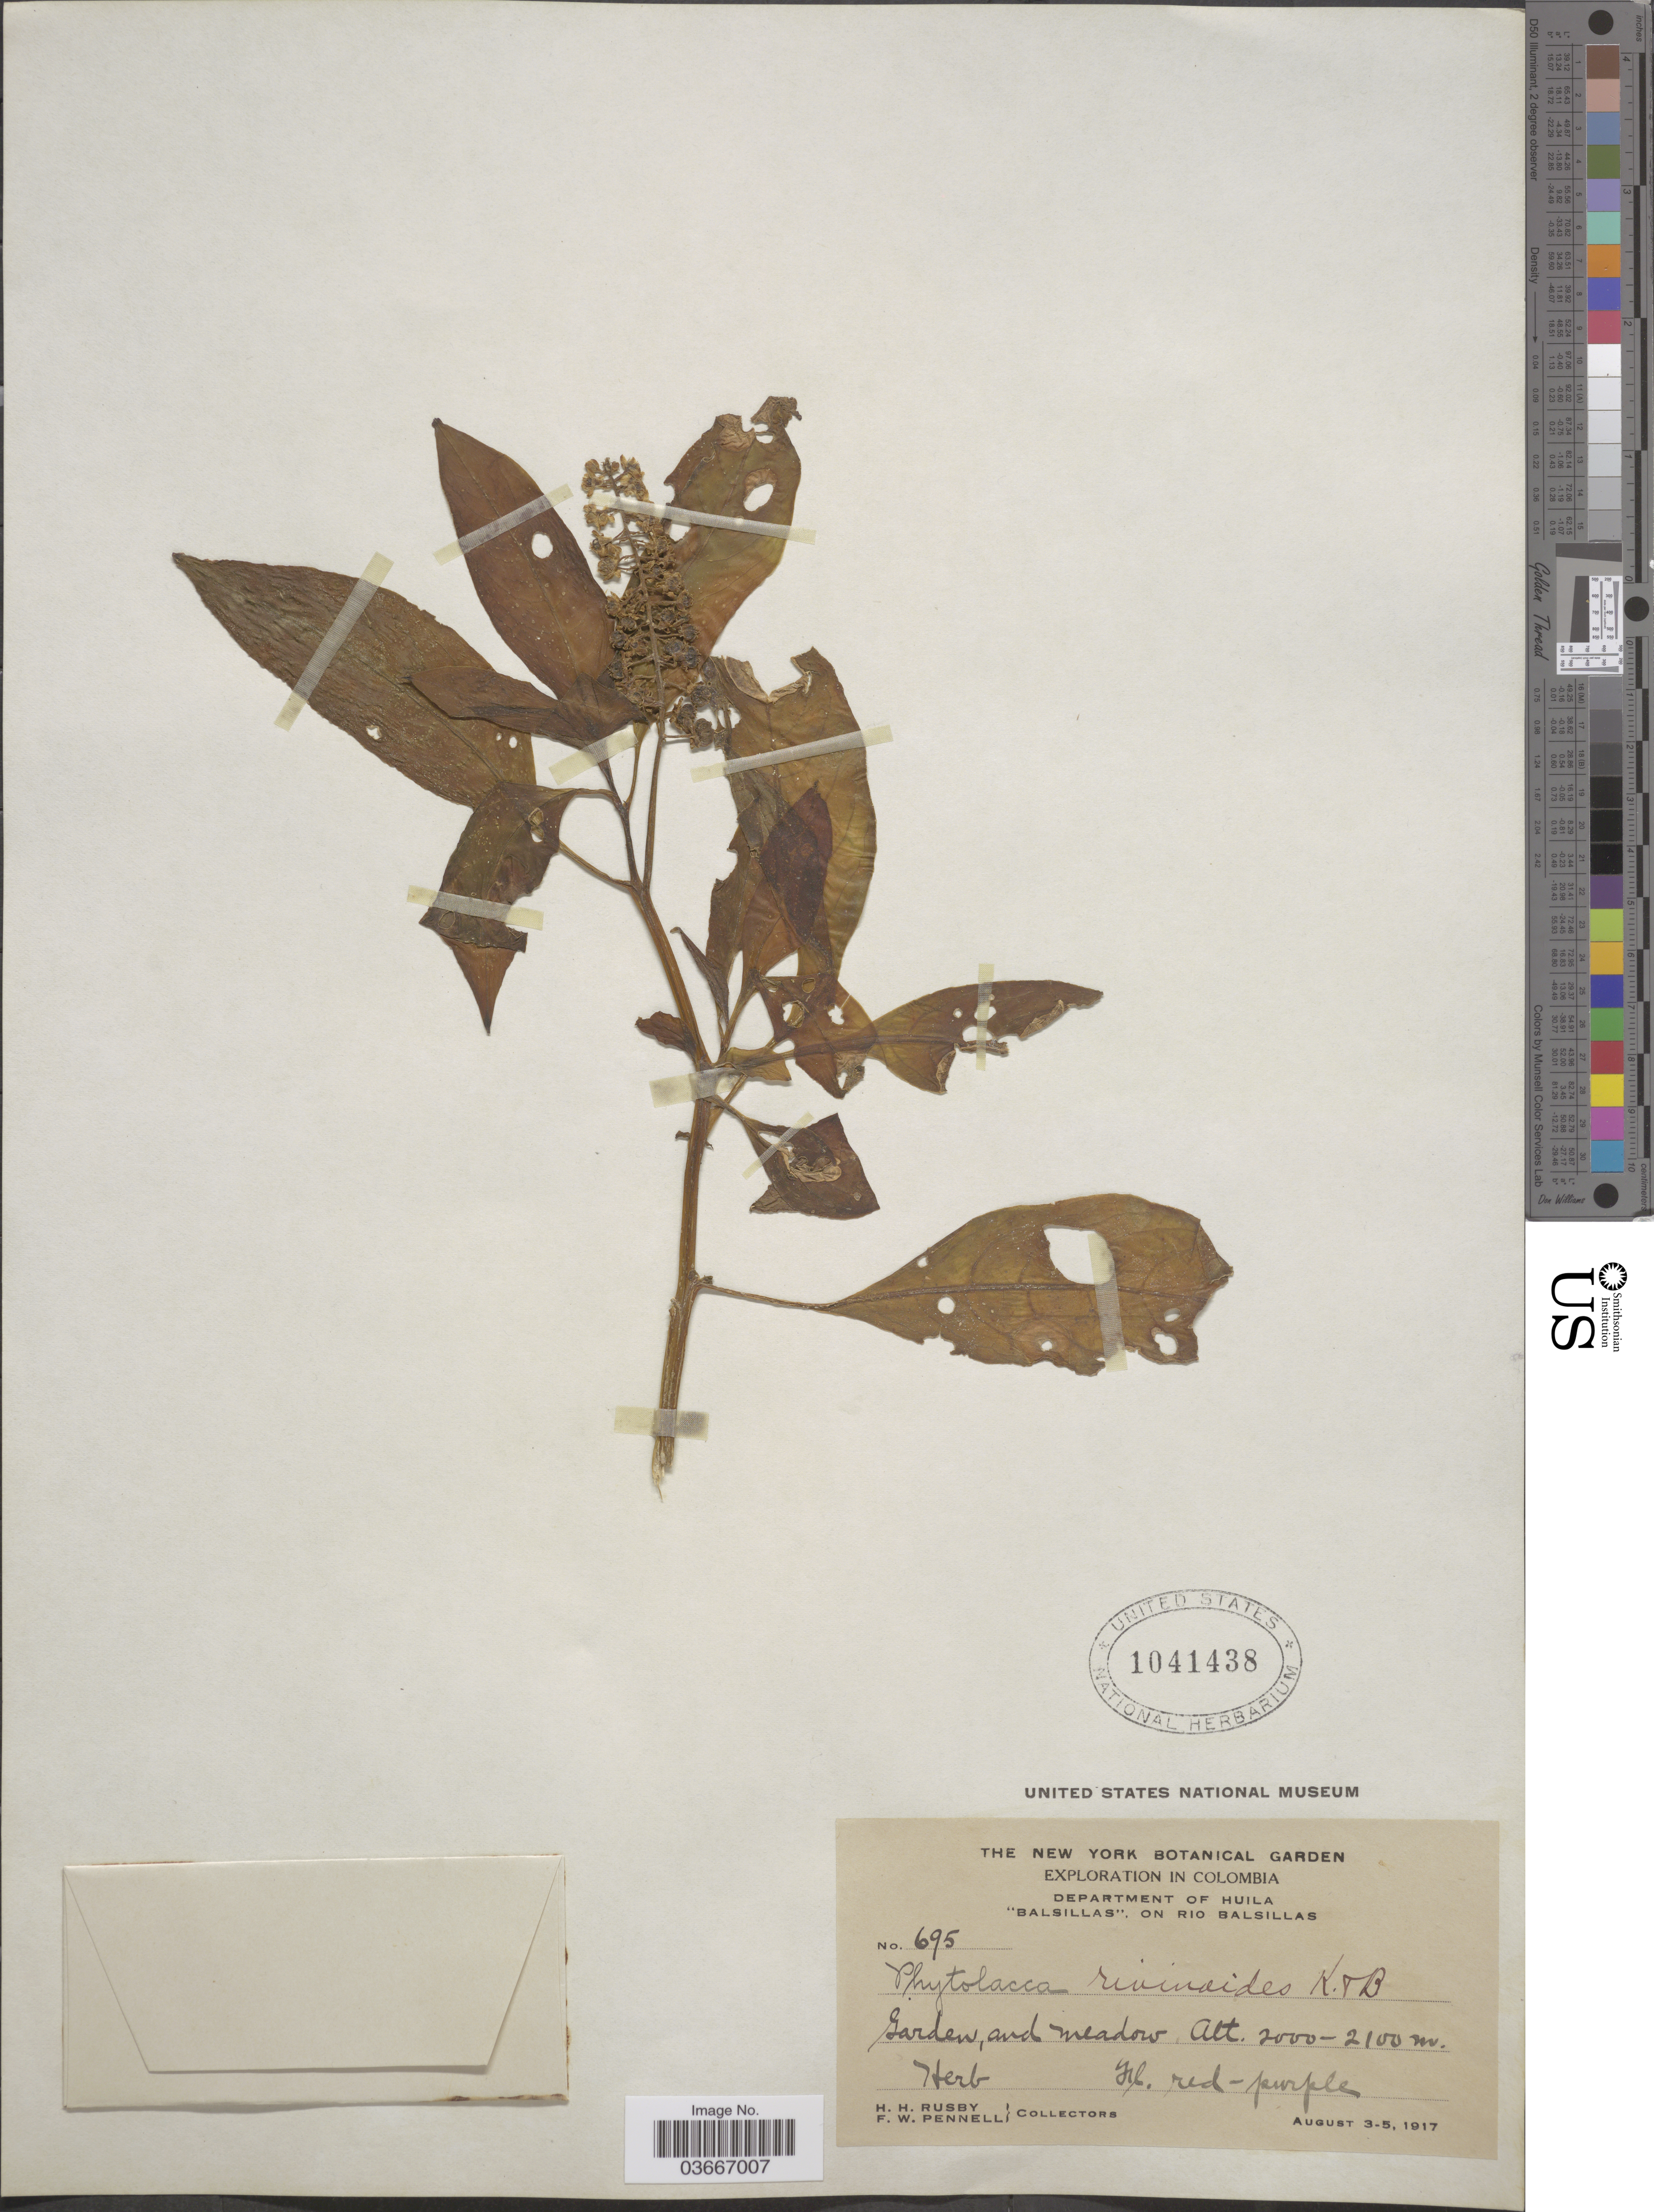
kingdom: Plantae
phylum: Tracheophyta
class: Magnoliopsida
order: Caryophyllales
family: Phytolaccaceae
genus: Phytolacca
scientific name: Phytolacca rugosa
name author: A. Braun & C.D. Bouché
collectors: H. H. Rusby & F. W. Pennell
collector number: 695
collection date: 1917-08-03/1917-08-05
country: Colombia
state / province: Huila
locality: Department of Huila. "Balsillas", on rio Balsillas. Garden, and meadow.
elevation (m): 2000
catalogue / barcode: US 1041438